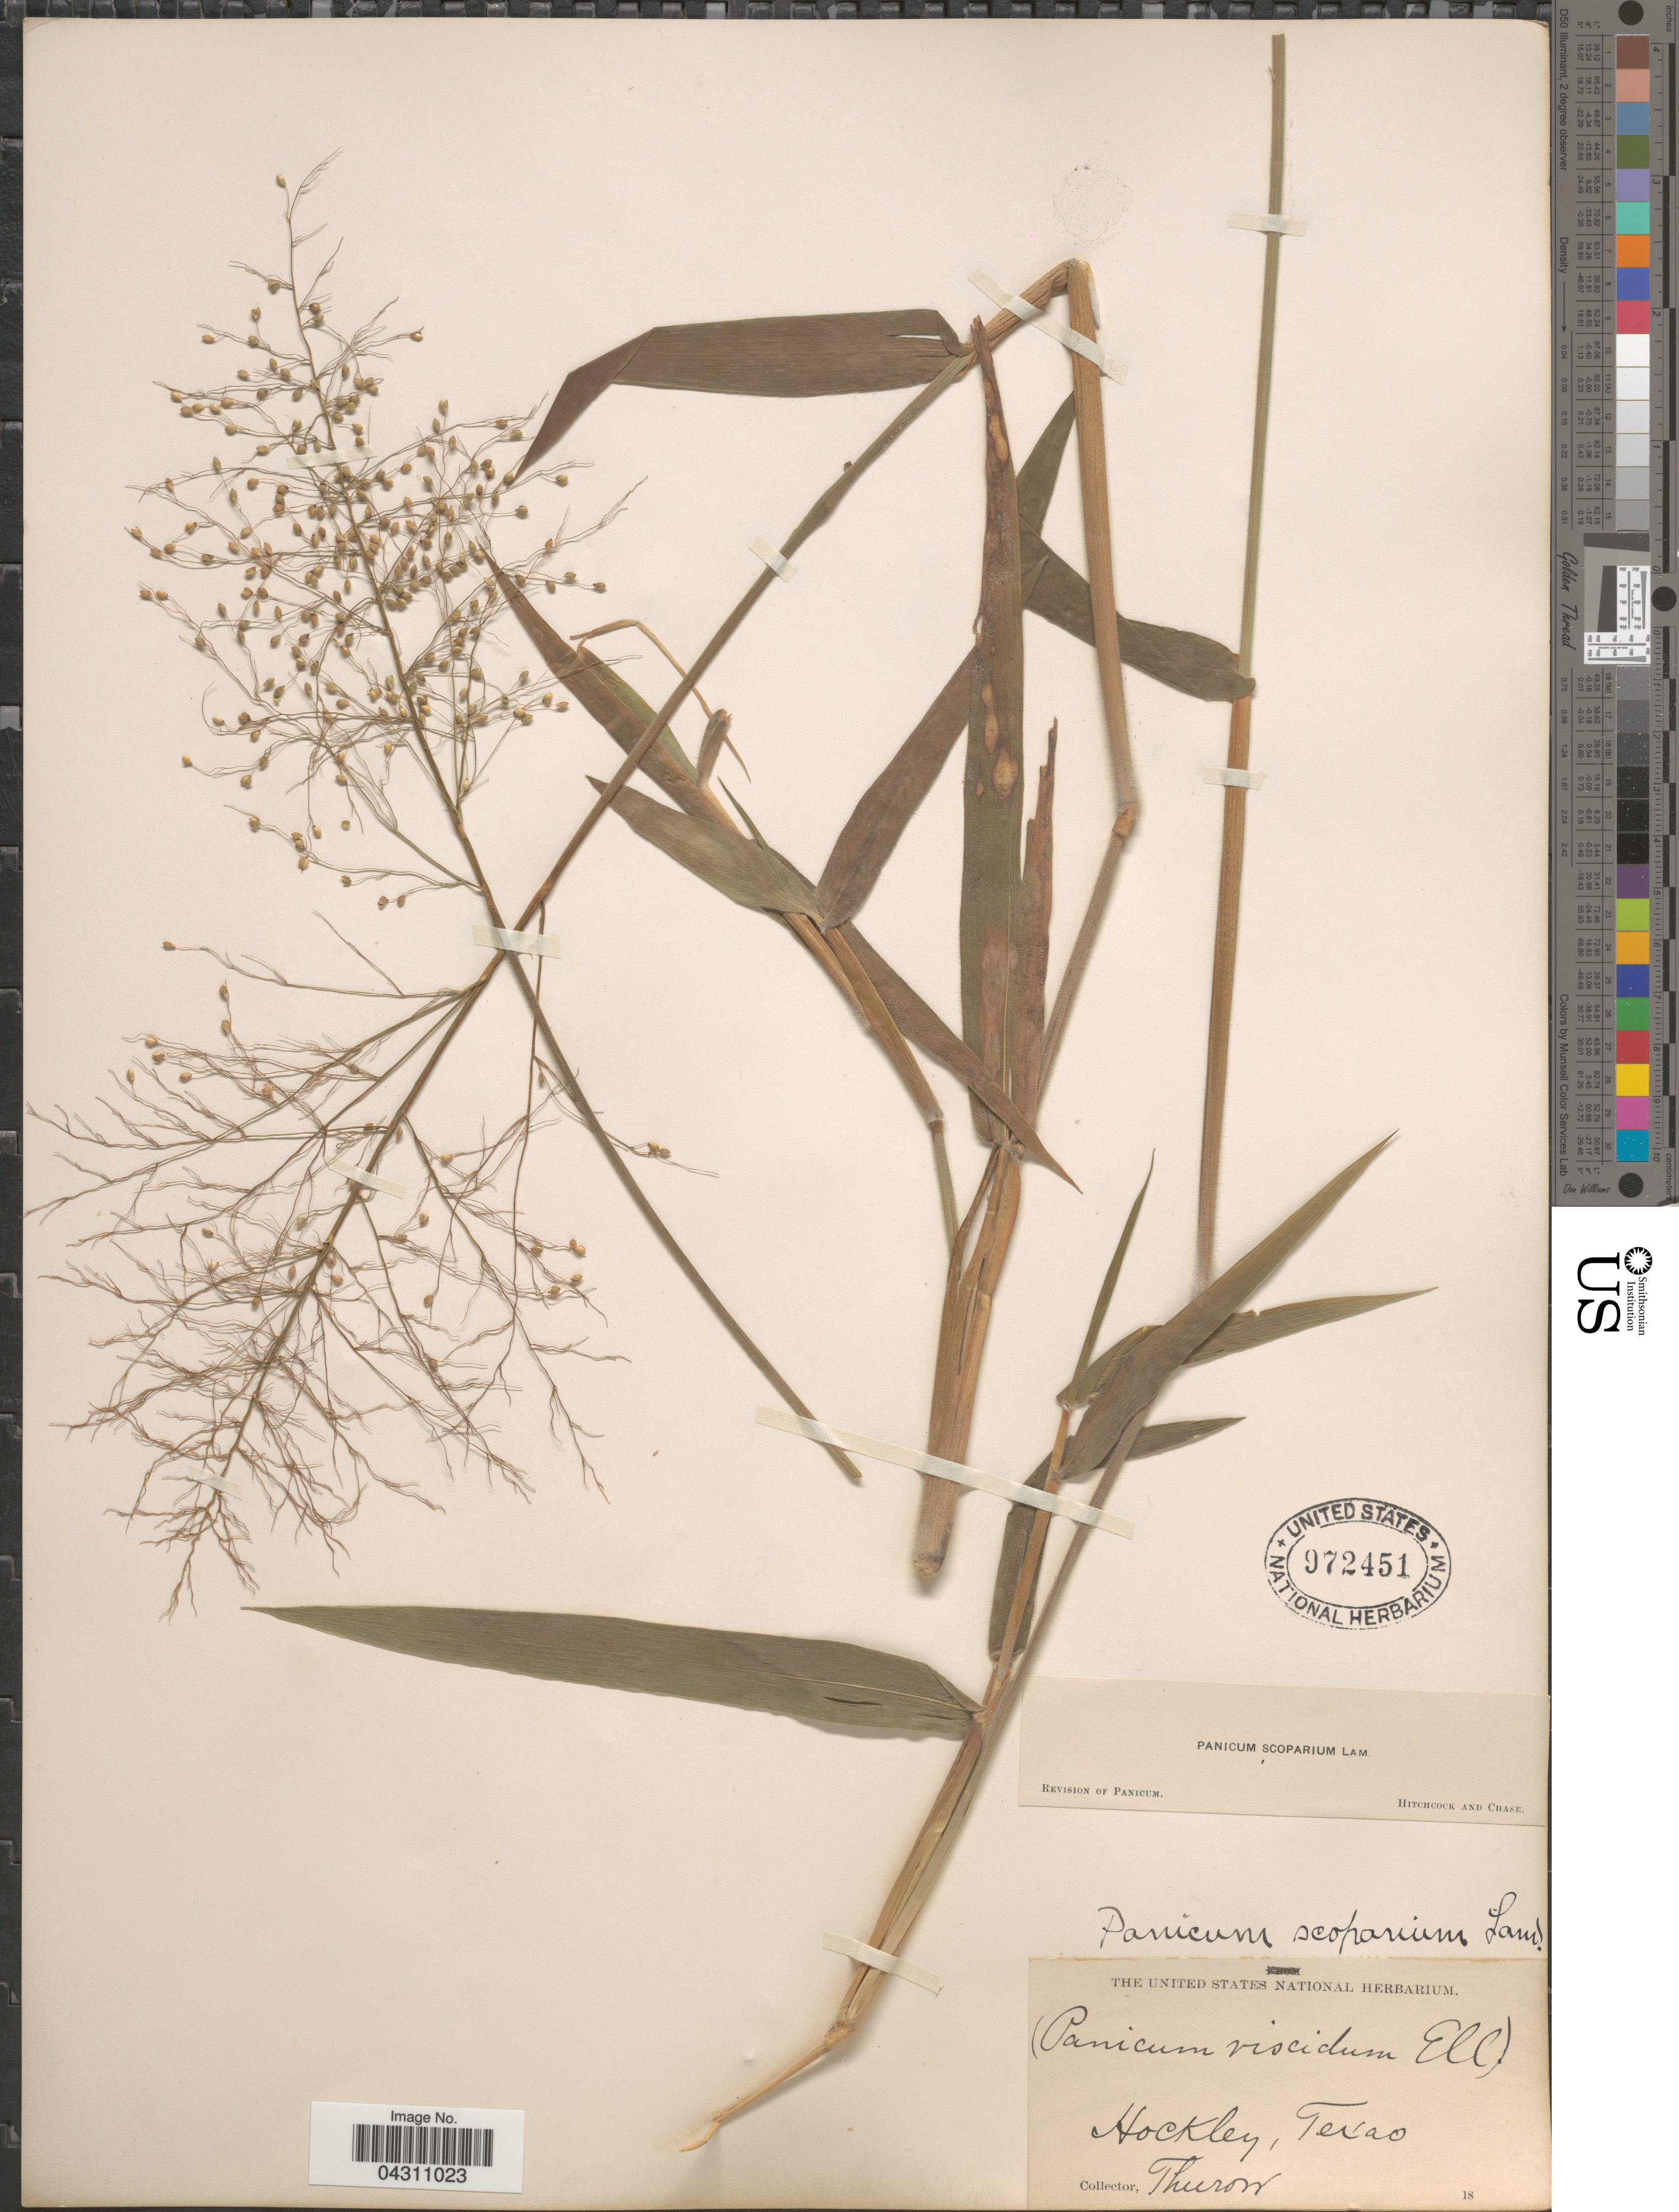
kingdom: Plantae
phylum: Tracheophyta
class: Liliopsida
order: Poales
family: Poaceae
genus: Dichanthelium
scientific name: Dichanthelium scoparium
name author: (Lam.) Gould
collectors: Thurow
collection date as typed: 18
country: United States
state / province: Texas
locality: Hockley.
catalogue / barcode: US 972451